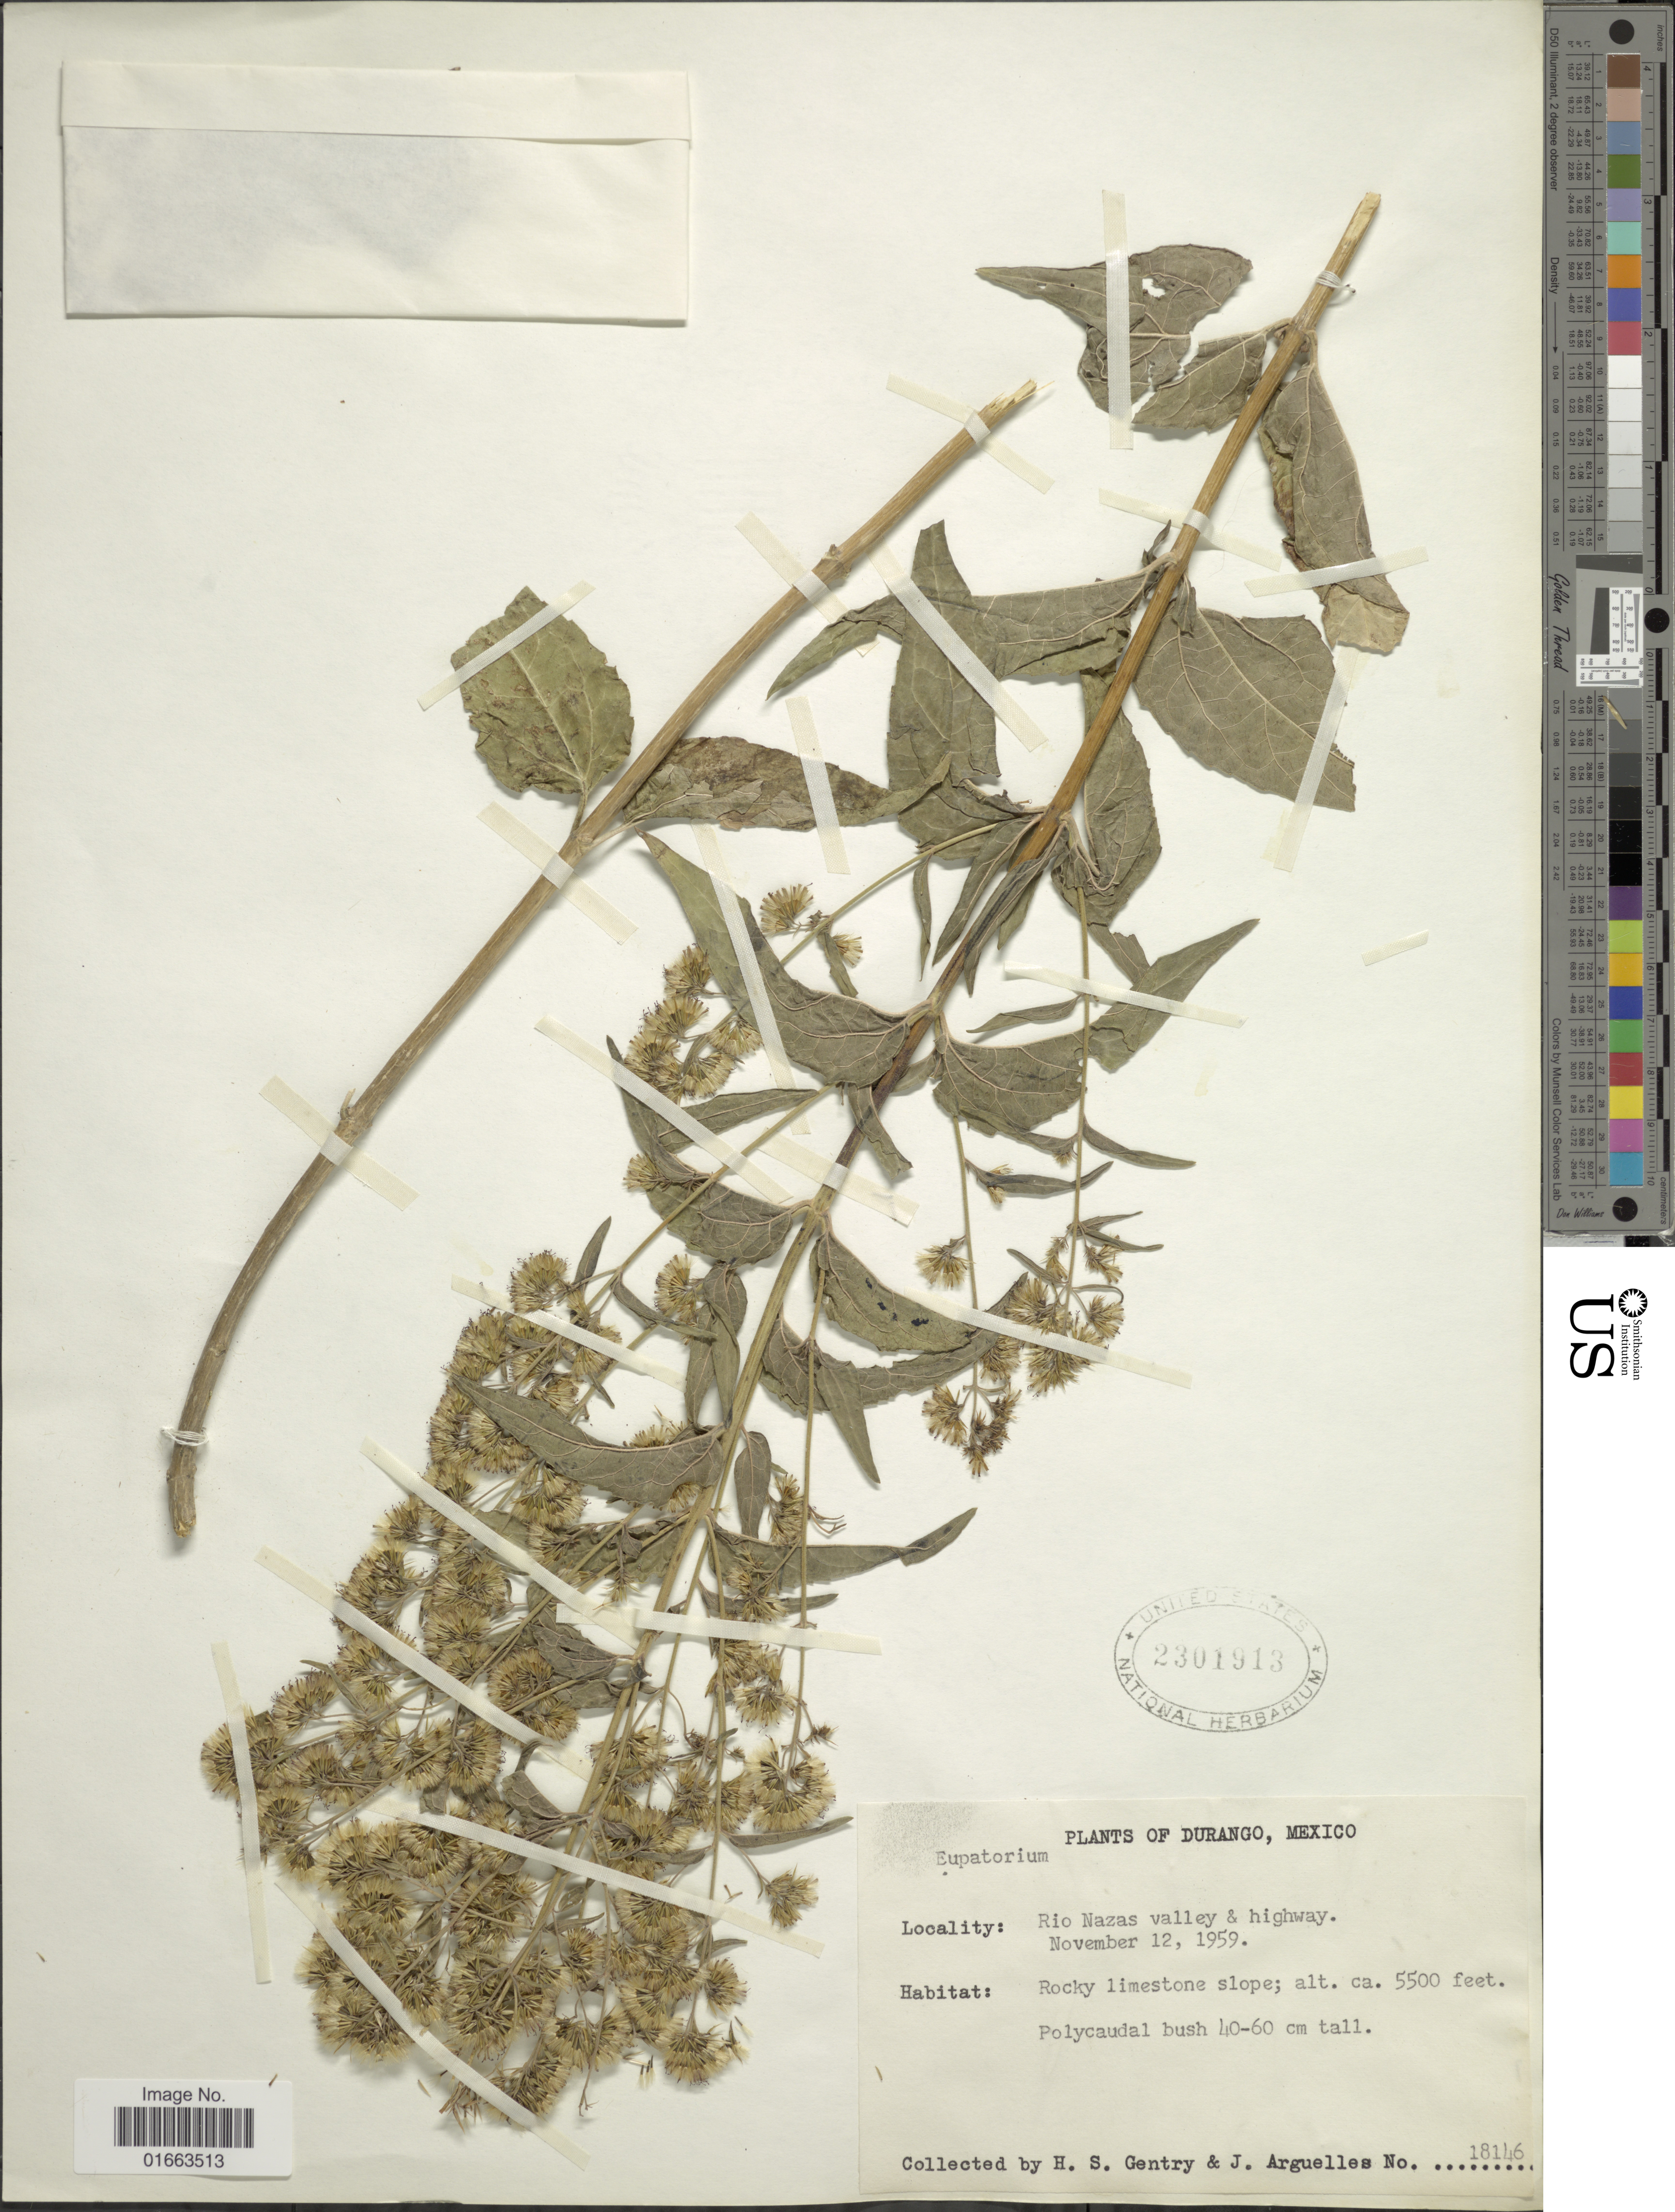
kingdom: Plantae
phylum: Tracheophyta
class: Magnoliopsida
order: Asterales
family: Asteraceae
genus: Koanophyllon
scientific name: Koanophyllon palmeri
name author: (A. Gray) R.M. King & H. Rob.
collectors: H. S. Gentry & J. Arguelles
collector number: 18146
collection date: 1959-11-12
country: Mexico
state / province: Durango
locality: Rio Nazas valley & highway, Rocky limestone slope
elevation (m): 1676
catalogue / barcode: US 2301913